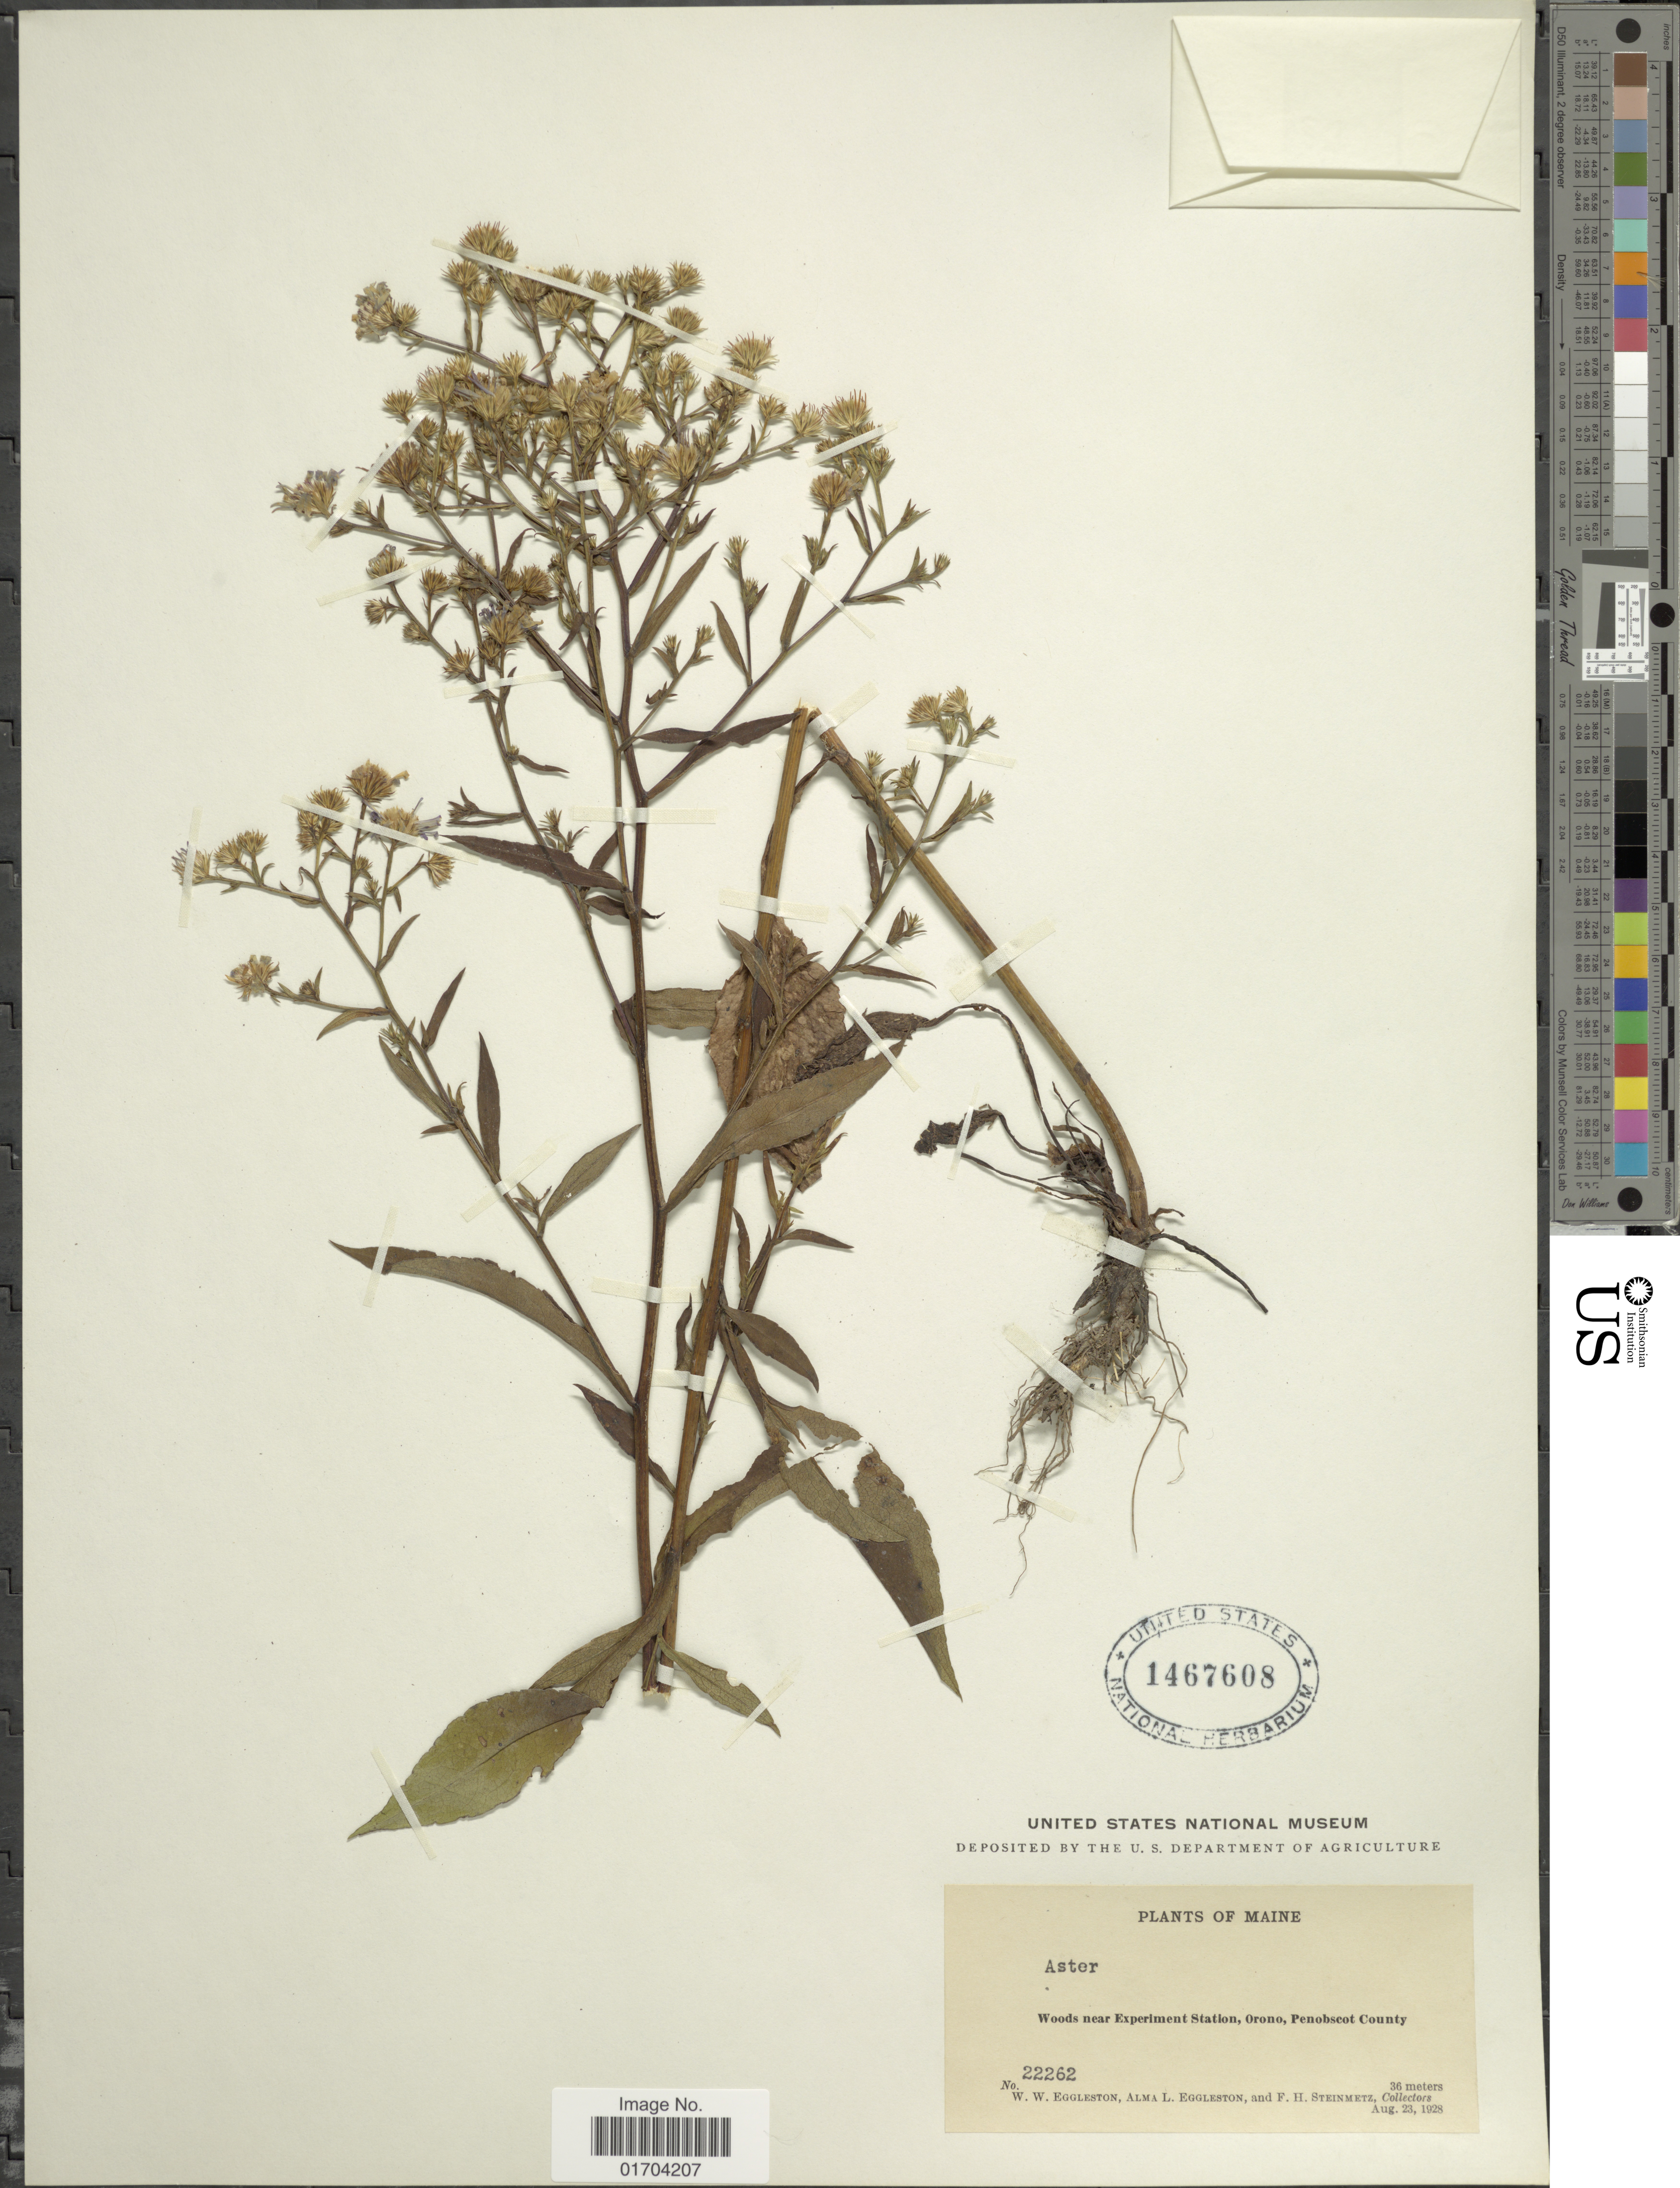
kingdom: Plantae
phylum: Tracheophyta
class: Magnoliopsida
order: Asterales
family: Asteraceae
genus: Symphyotrichum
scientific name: Symphyotrichum sp.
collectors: W. W. Eggleston, A. Eggleston & F. H. Steinmetz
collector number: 22262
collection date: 1928-08-23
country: United States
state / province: Maine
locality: Near Experiment Station, Orono, Penobscot County.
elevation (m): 36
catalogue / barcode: US 1467608